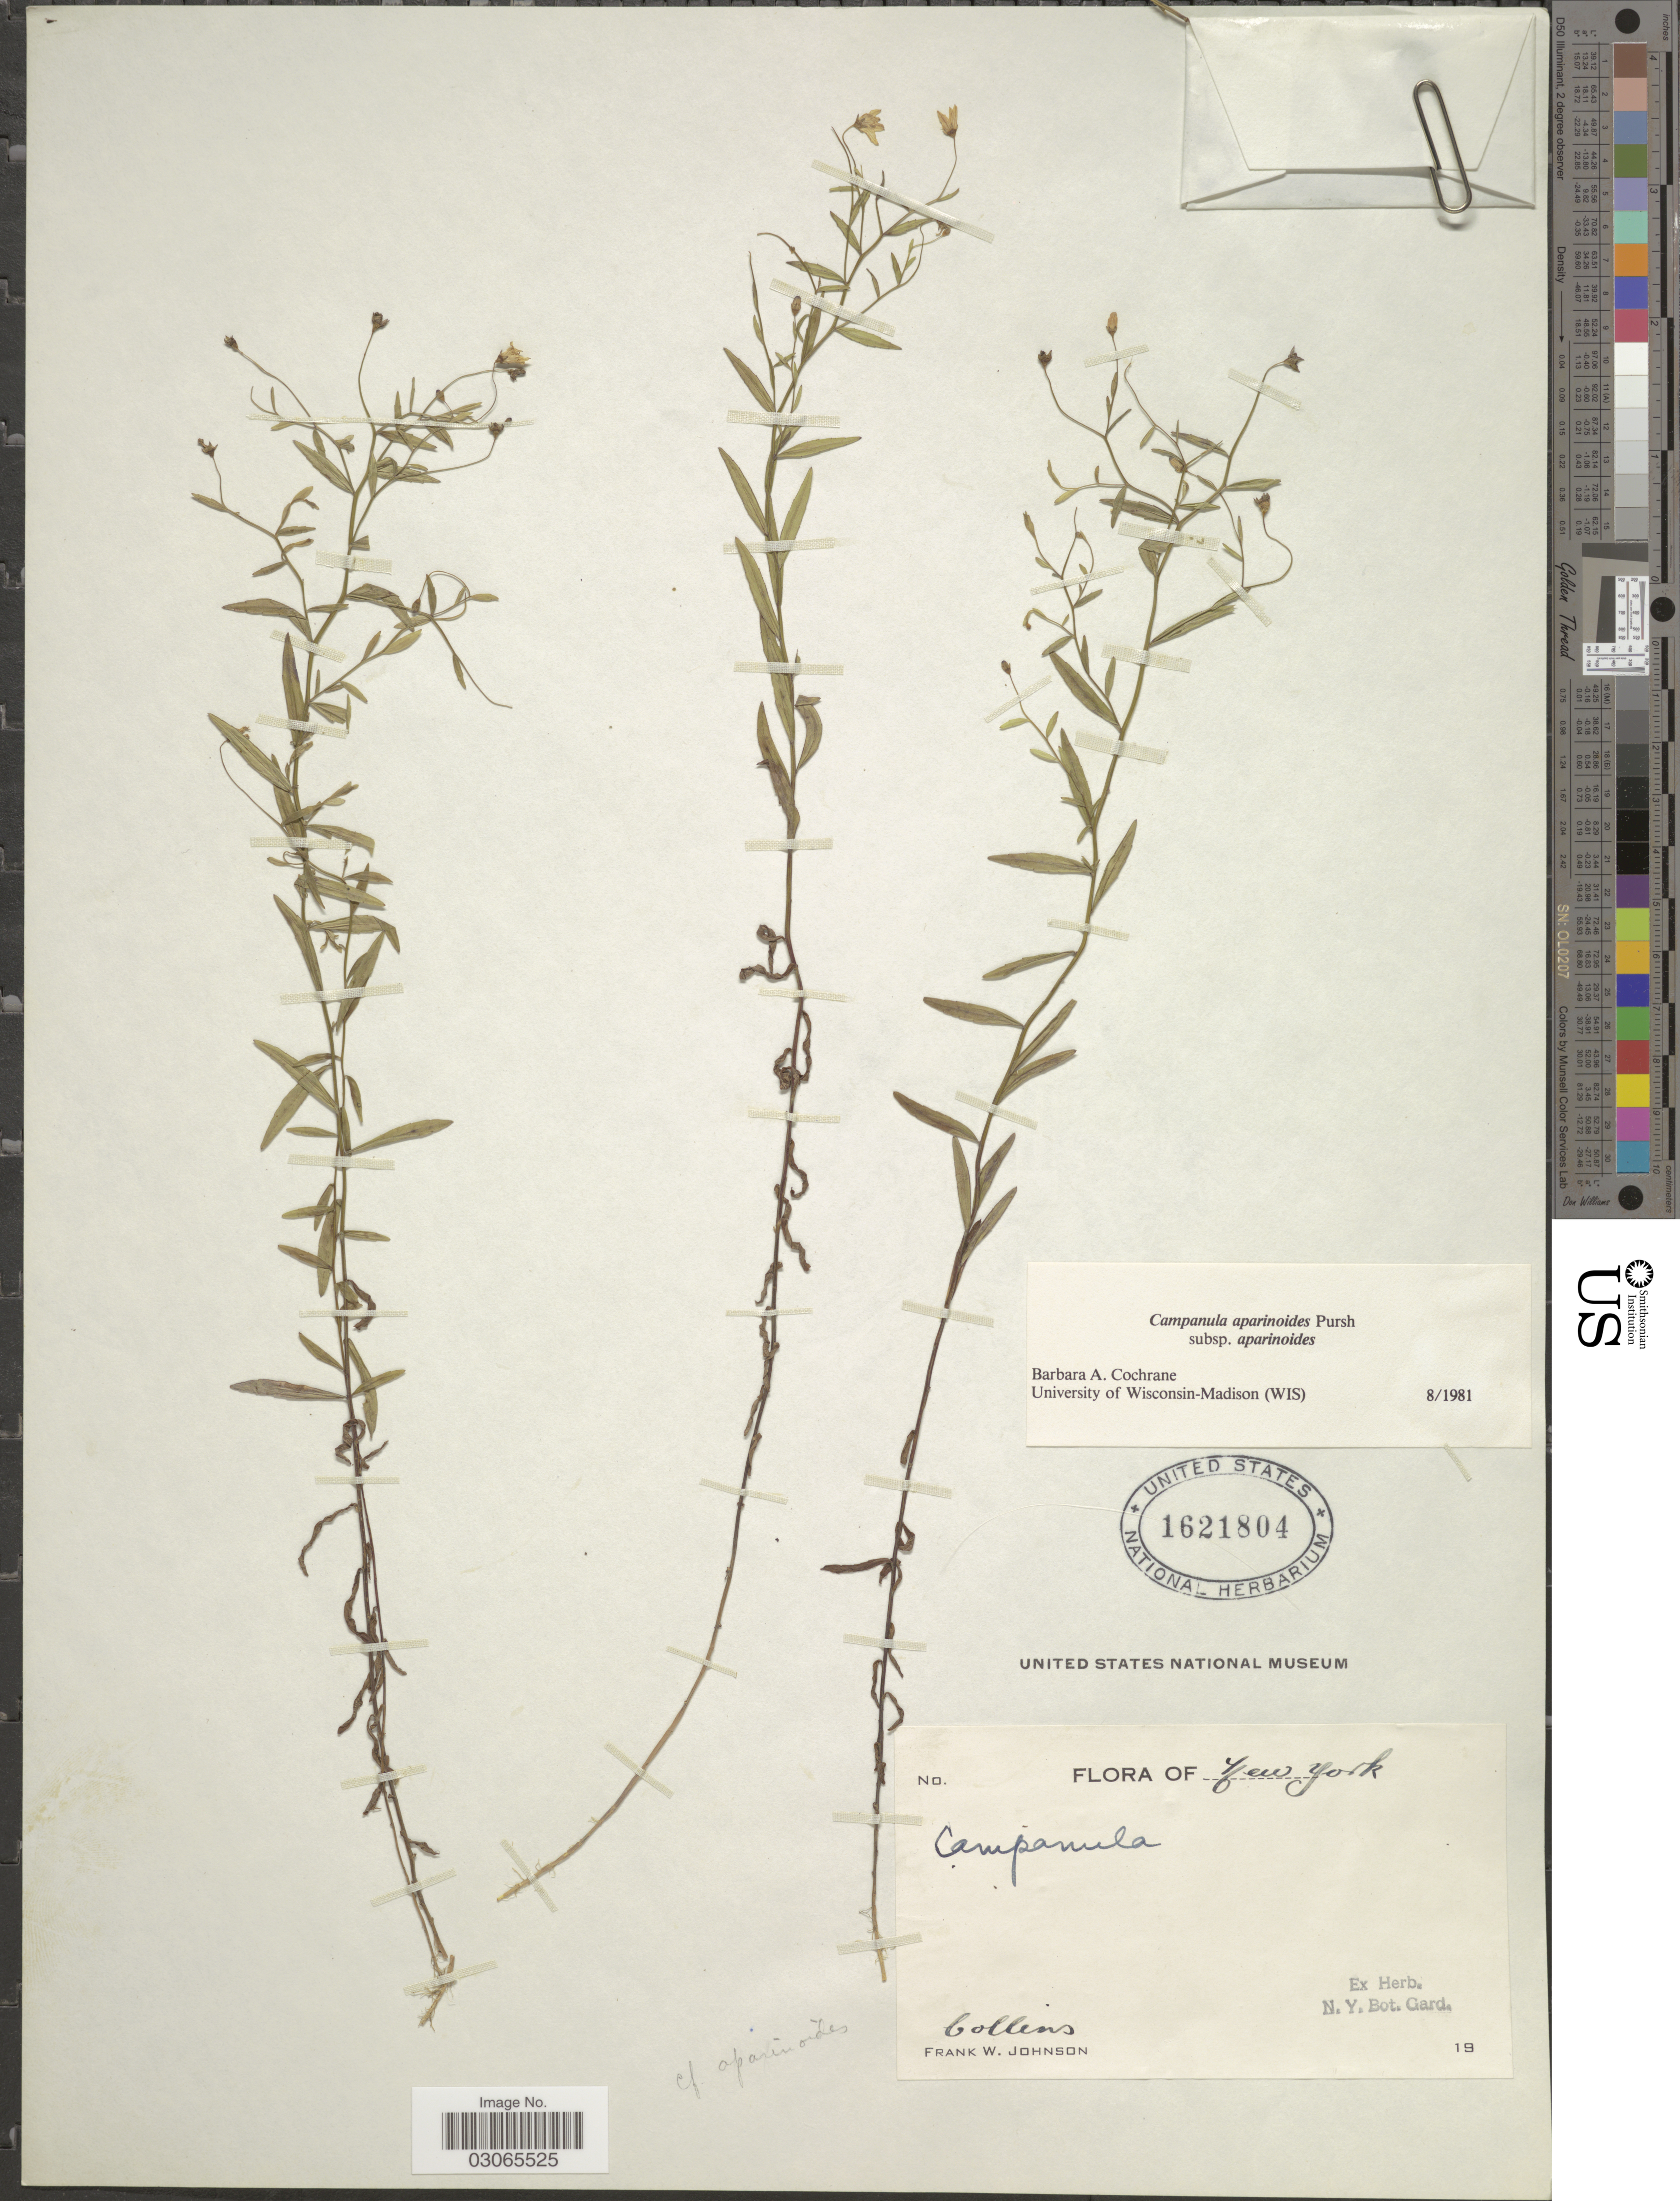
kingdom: Plantae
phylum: Tracheophyta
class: Magnoliopsida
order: Asterales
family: Campanulaceae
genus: Campanula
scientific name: Campanula aparinoides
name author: Pursh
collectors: -- Collins & F. W. Johnson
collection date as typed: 19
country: United States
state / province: New York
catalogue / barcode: US 1621804